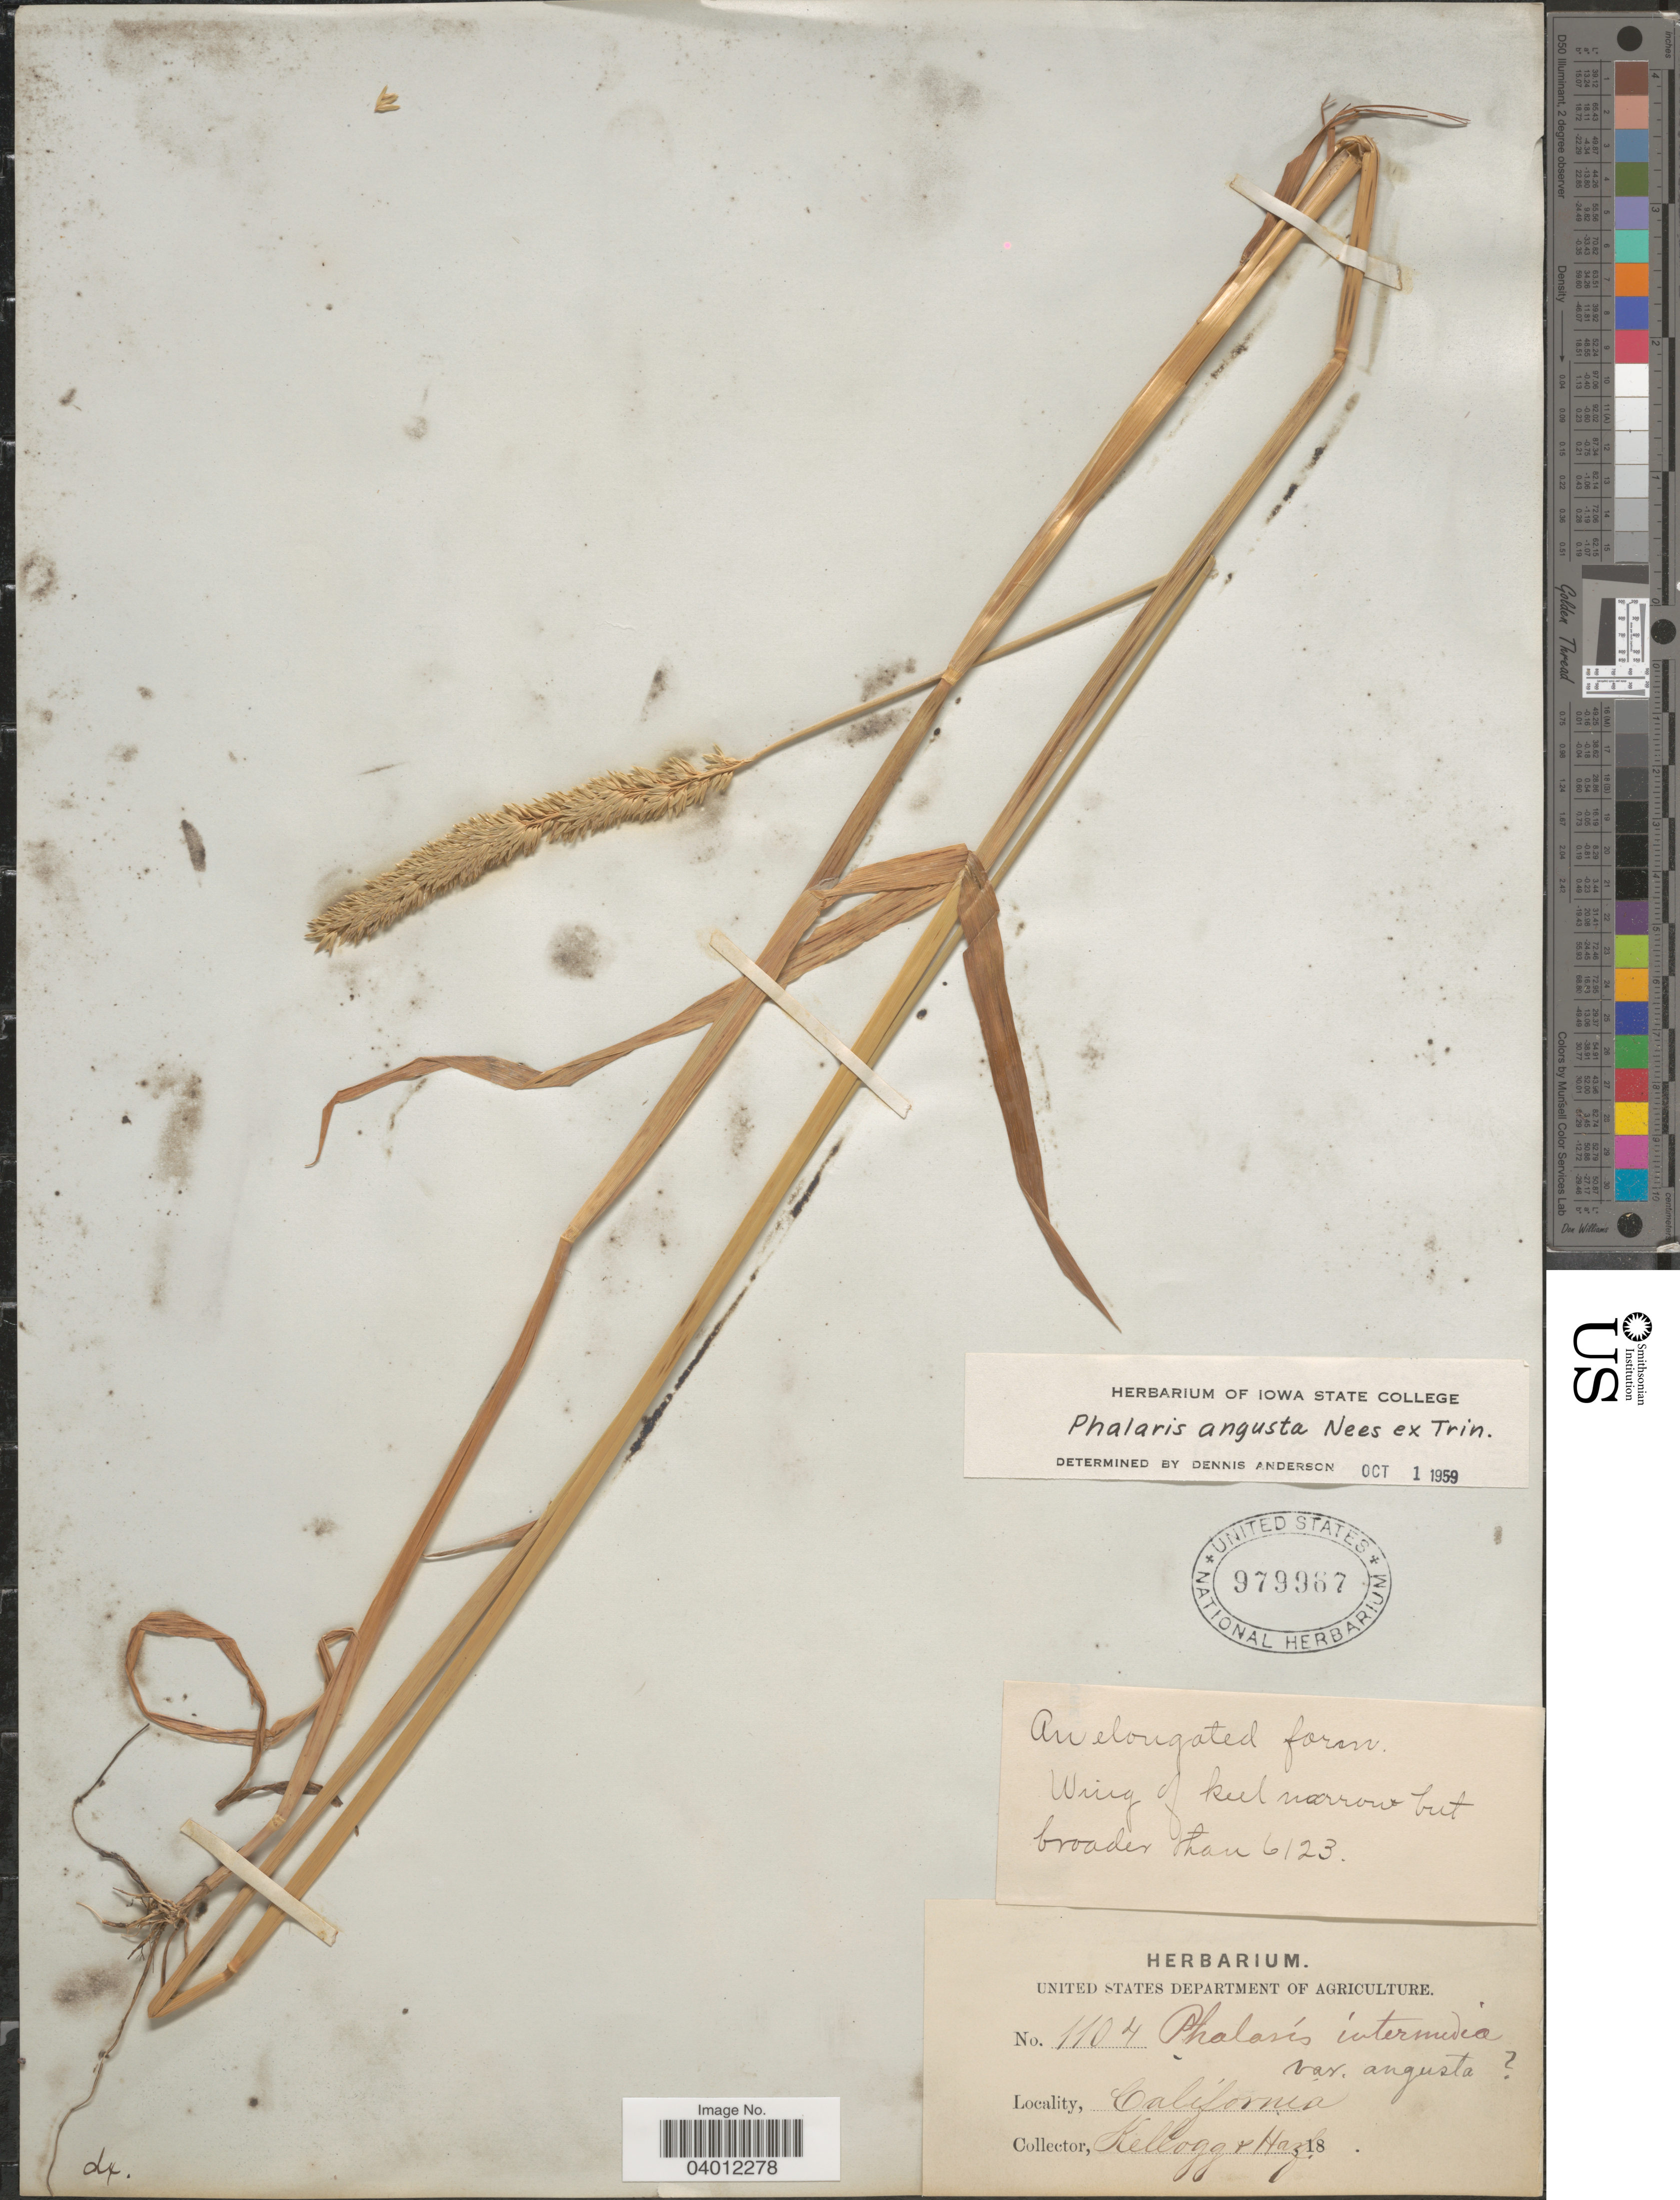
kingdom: Plantae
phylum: Tracheophyta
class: Liliopsida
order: Poales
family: Poaceae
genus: Phalaris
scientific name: Phalaris angusta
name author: Nees ex Trin.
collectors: -- Kellogg & Harford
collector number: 1104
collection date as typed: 18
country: United States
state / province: California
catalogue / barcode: US 979967